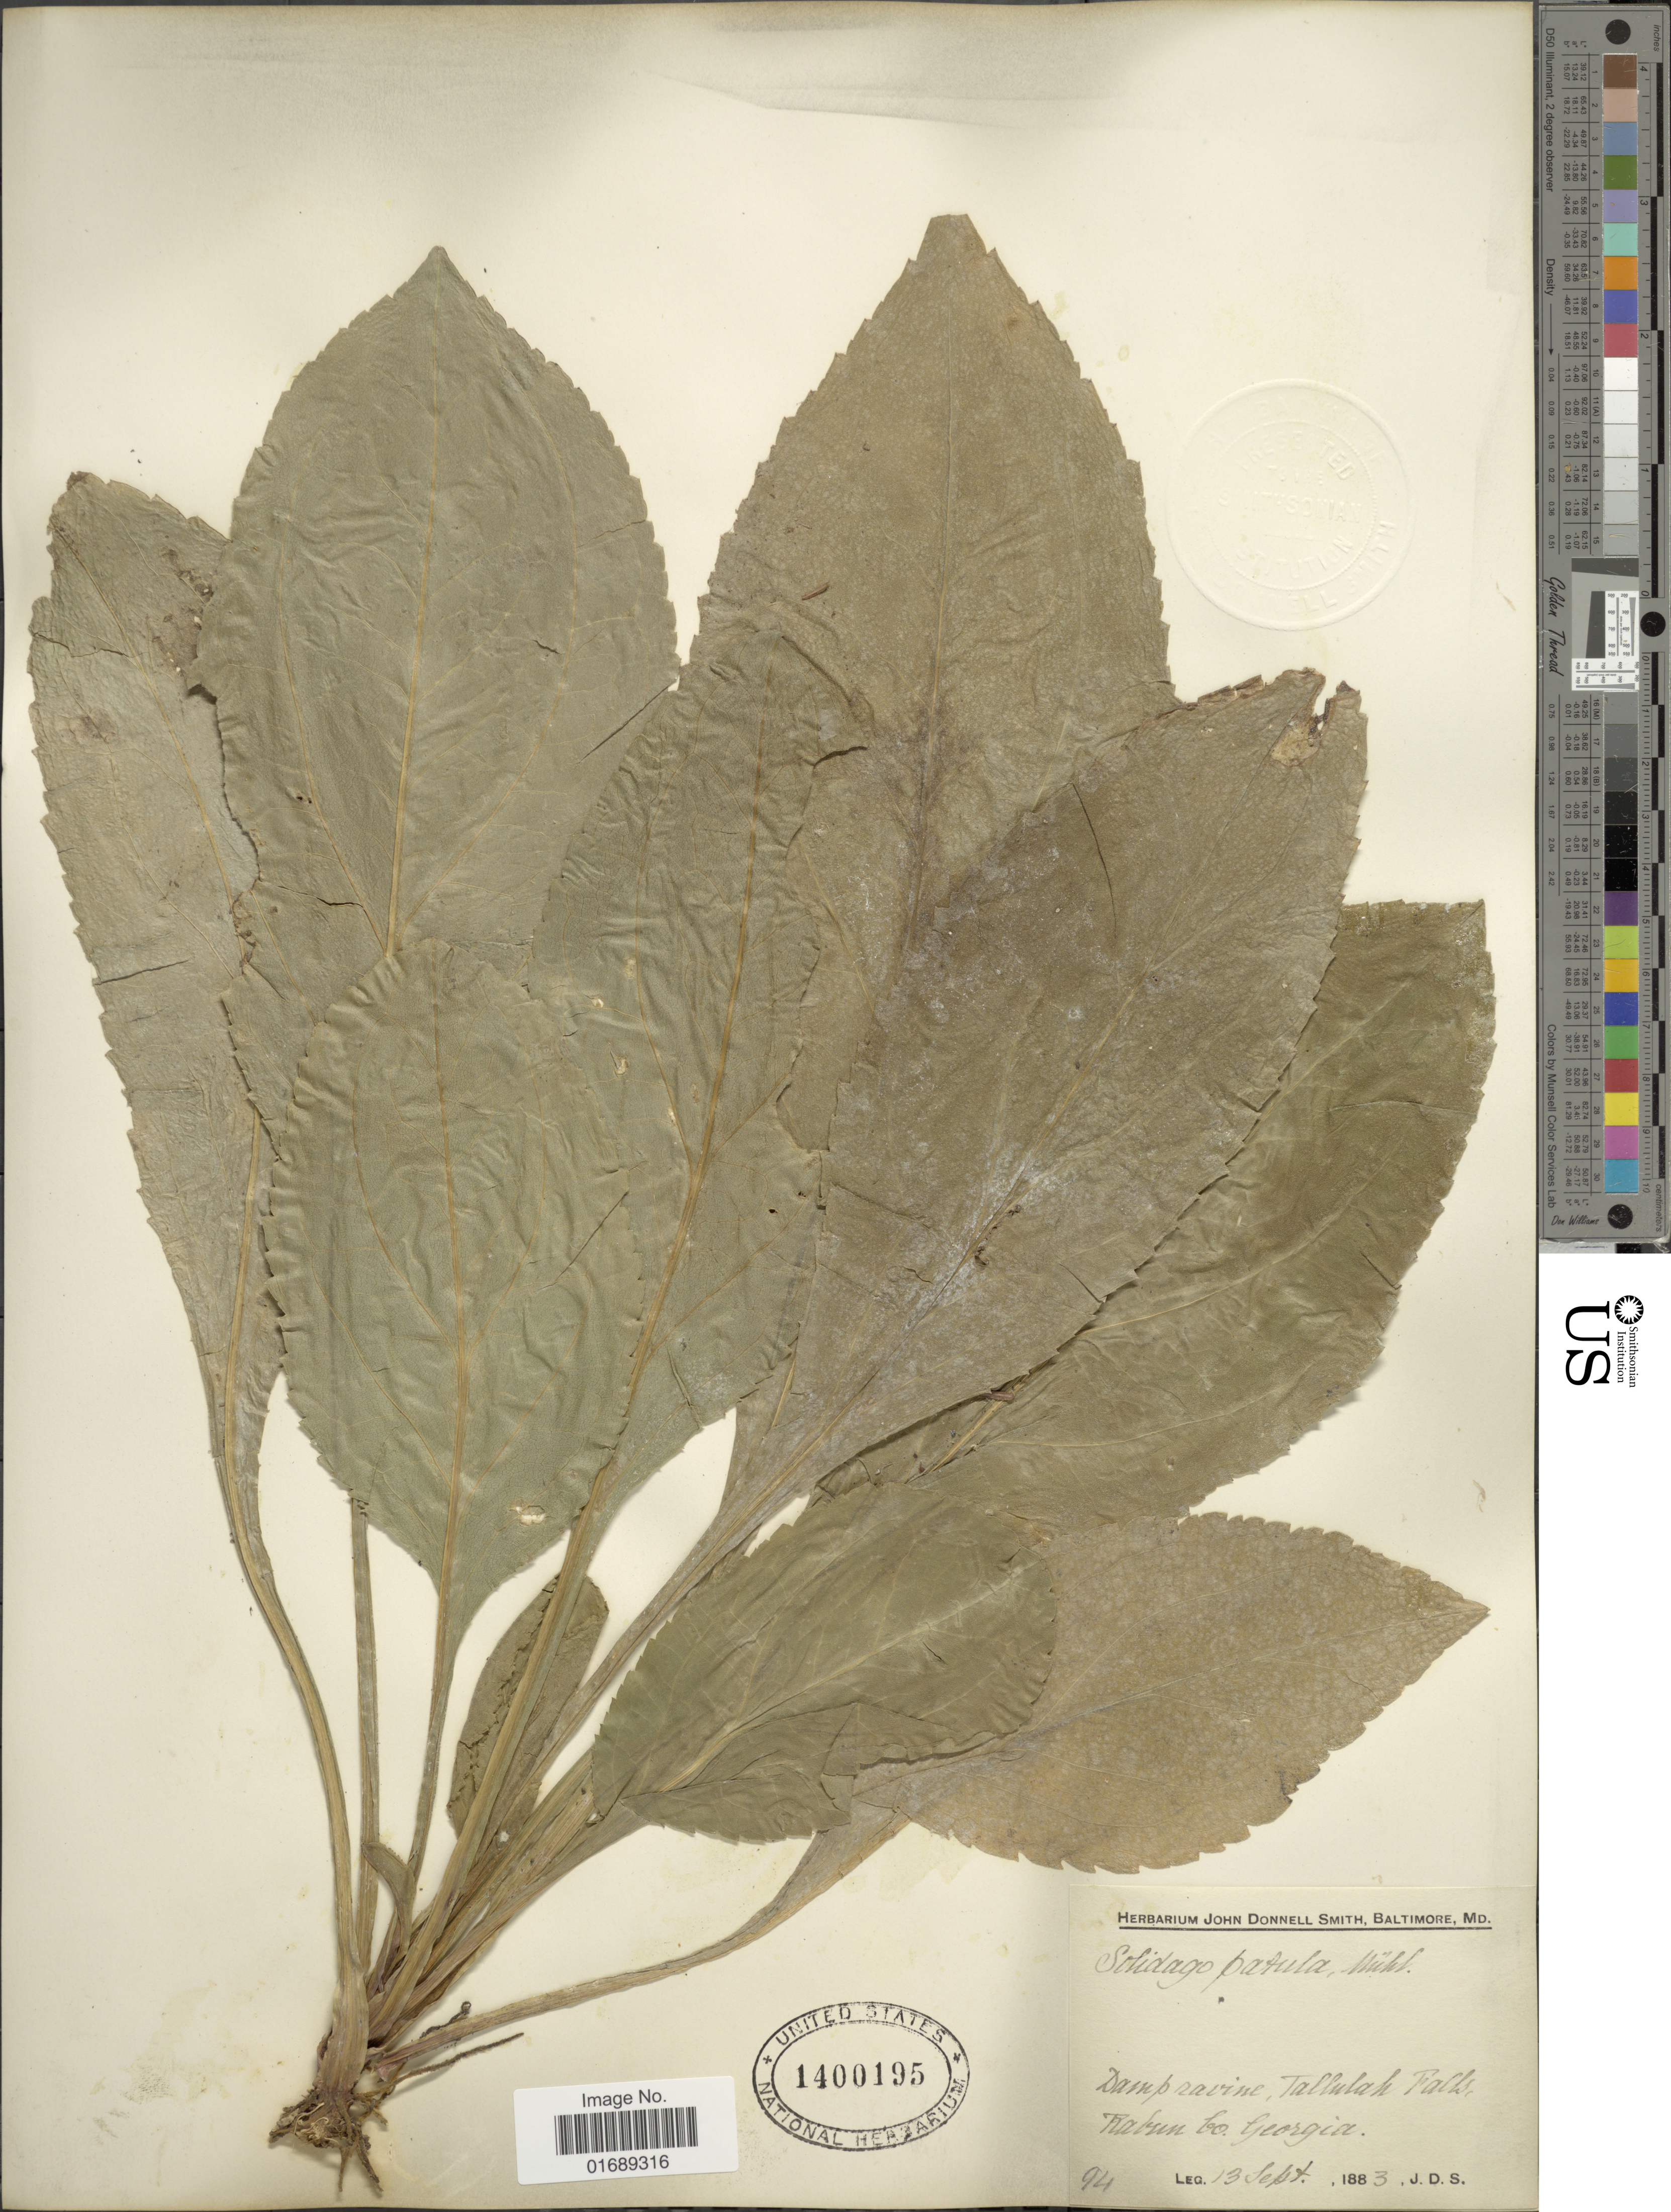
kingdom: Plantae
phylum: Tracheophyta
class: Magnoliopsida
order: Asterales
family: Asteraceae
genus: Solidago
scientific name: Solidago patula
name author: Muhl. ex Willd.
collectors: J. Donnell Smith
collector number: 94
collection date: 1883-09-13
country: United States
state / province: Georgia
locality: Damp ravine, Tallulak Falls, Rabun Co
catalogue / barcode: US 1400195